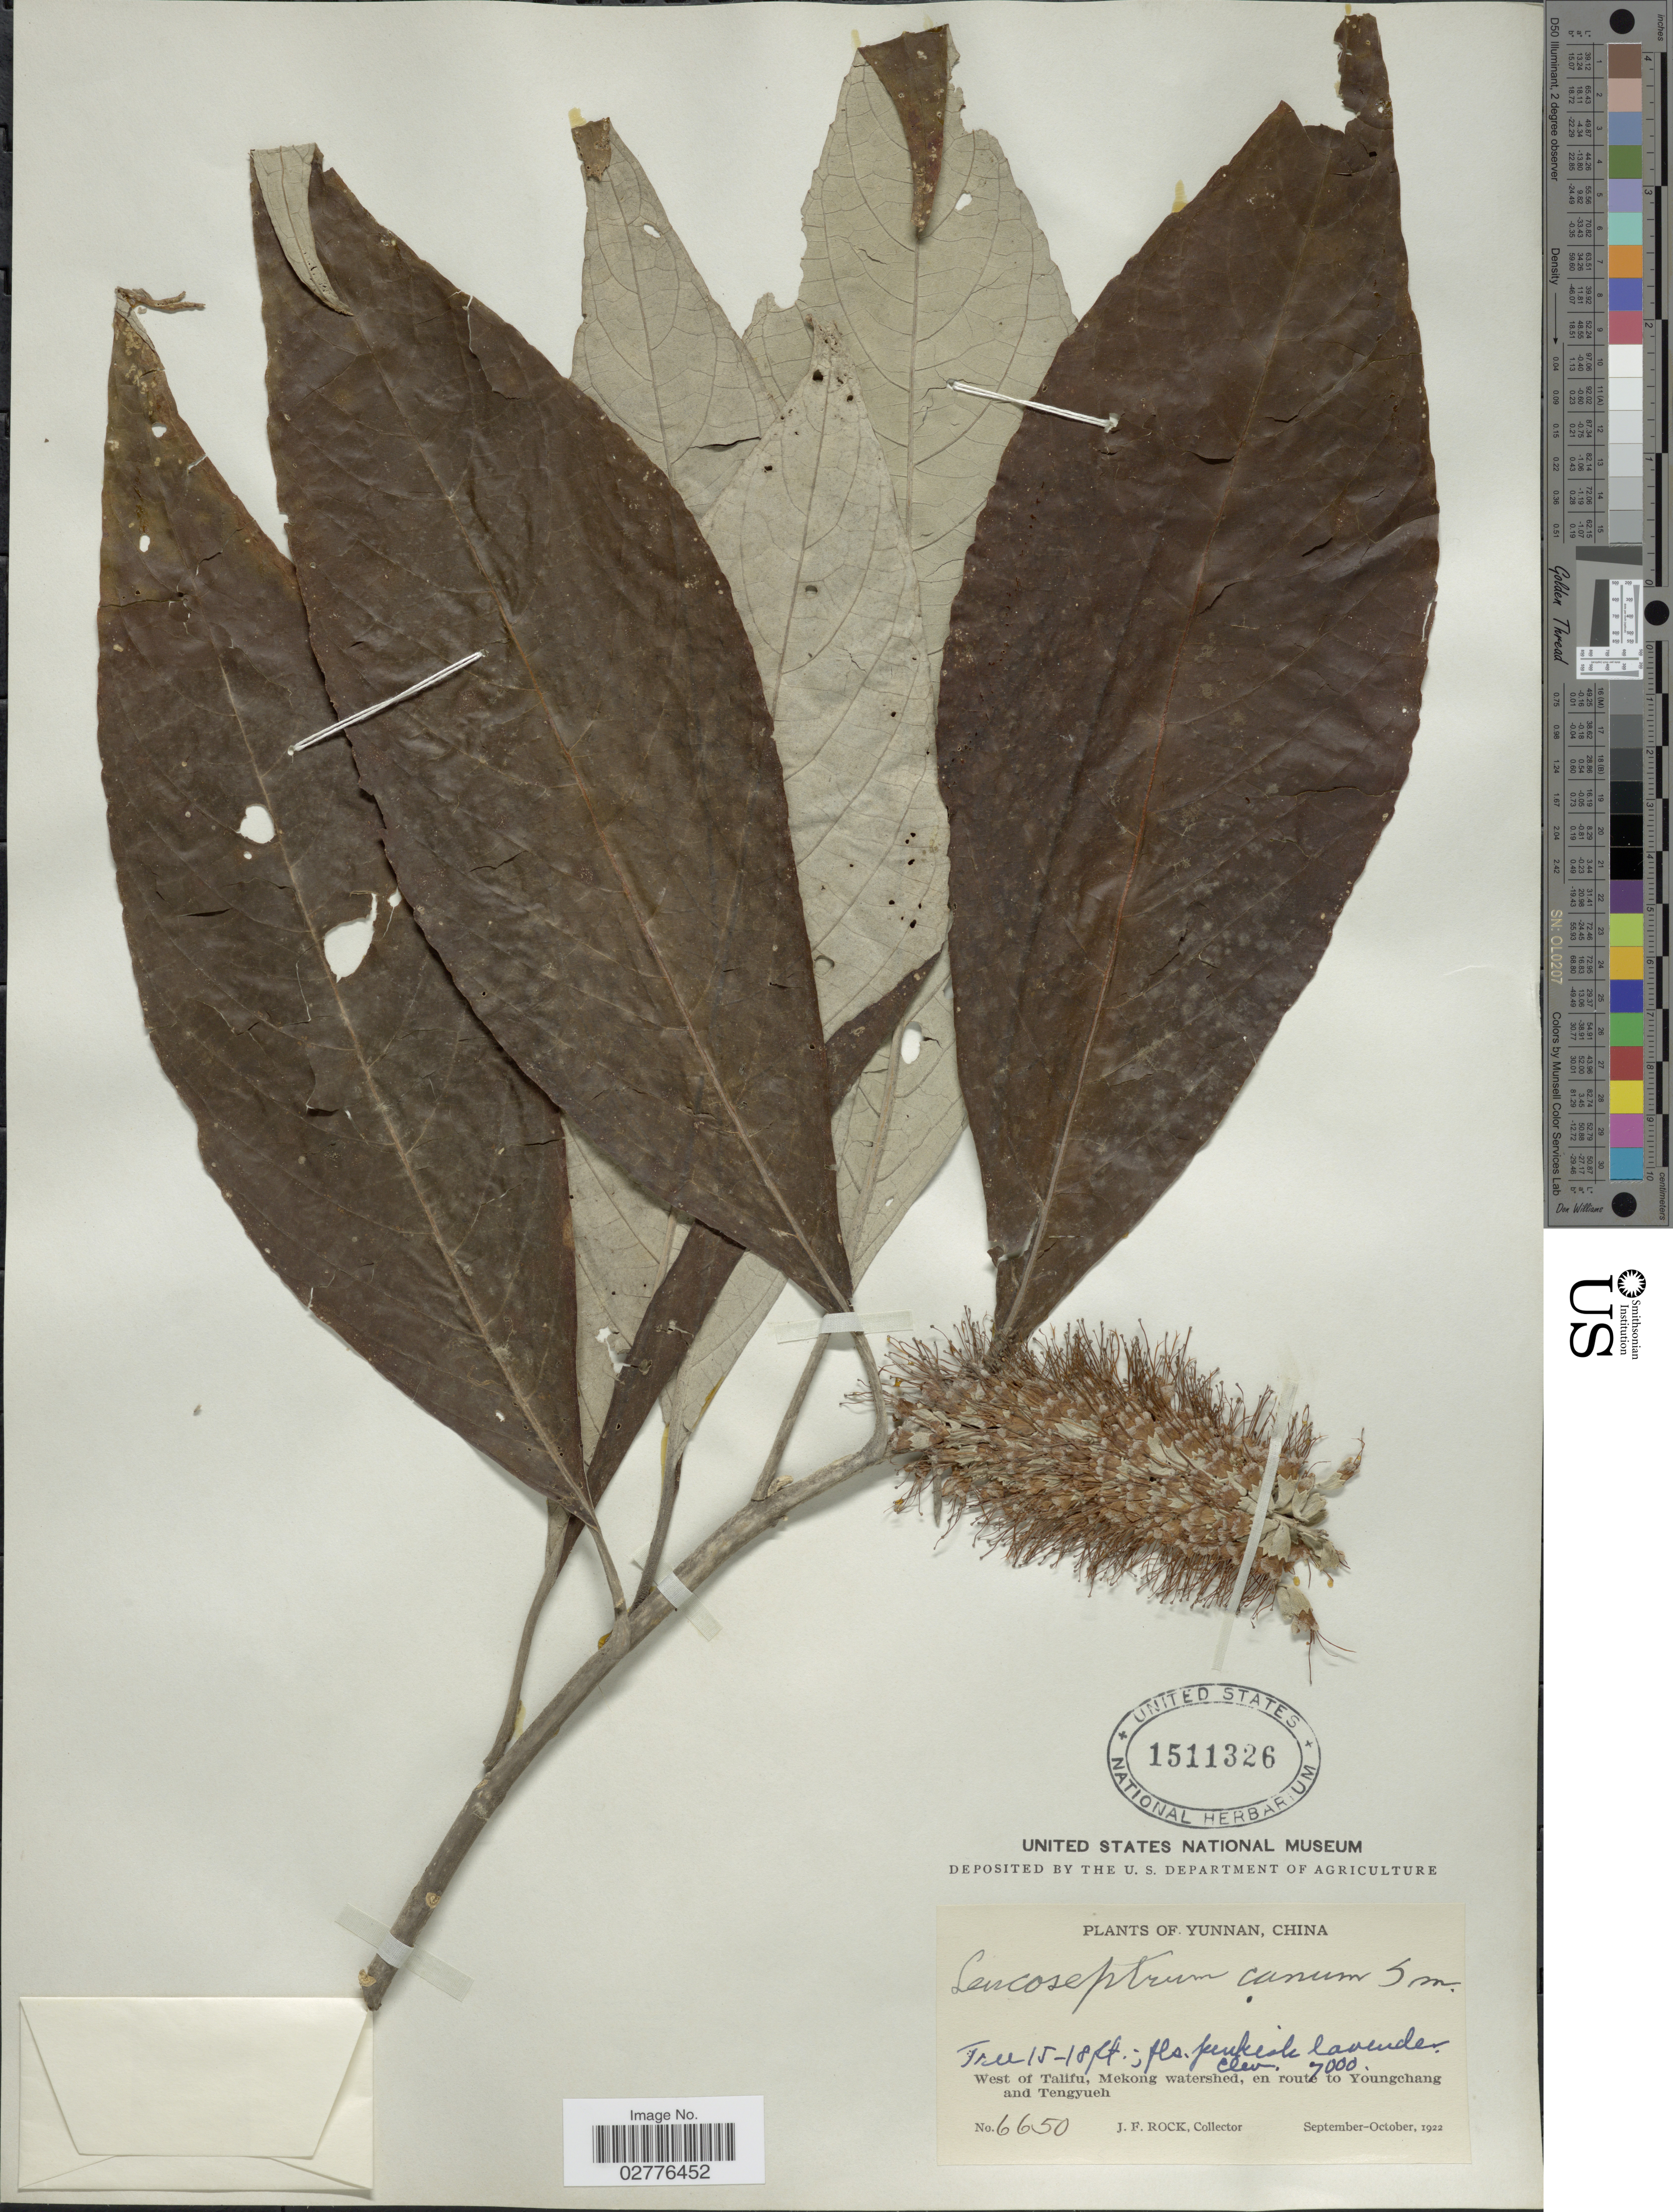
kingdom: Plantae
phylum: Tracheophyta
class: Magnoliopsida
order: Lamiales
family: Lamiaceae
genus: Leucosceptrum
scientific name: Leucosceptrum canum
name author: Sm.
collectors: J. Rock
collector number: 6650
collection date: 1922-09/1922-10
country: China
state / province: Yunnan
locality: West of Talifu, Mekong watershed, en route to Youngchang and Tengyueh.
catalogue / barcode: US 1511326